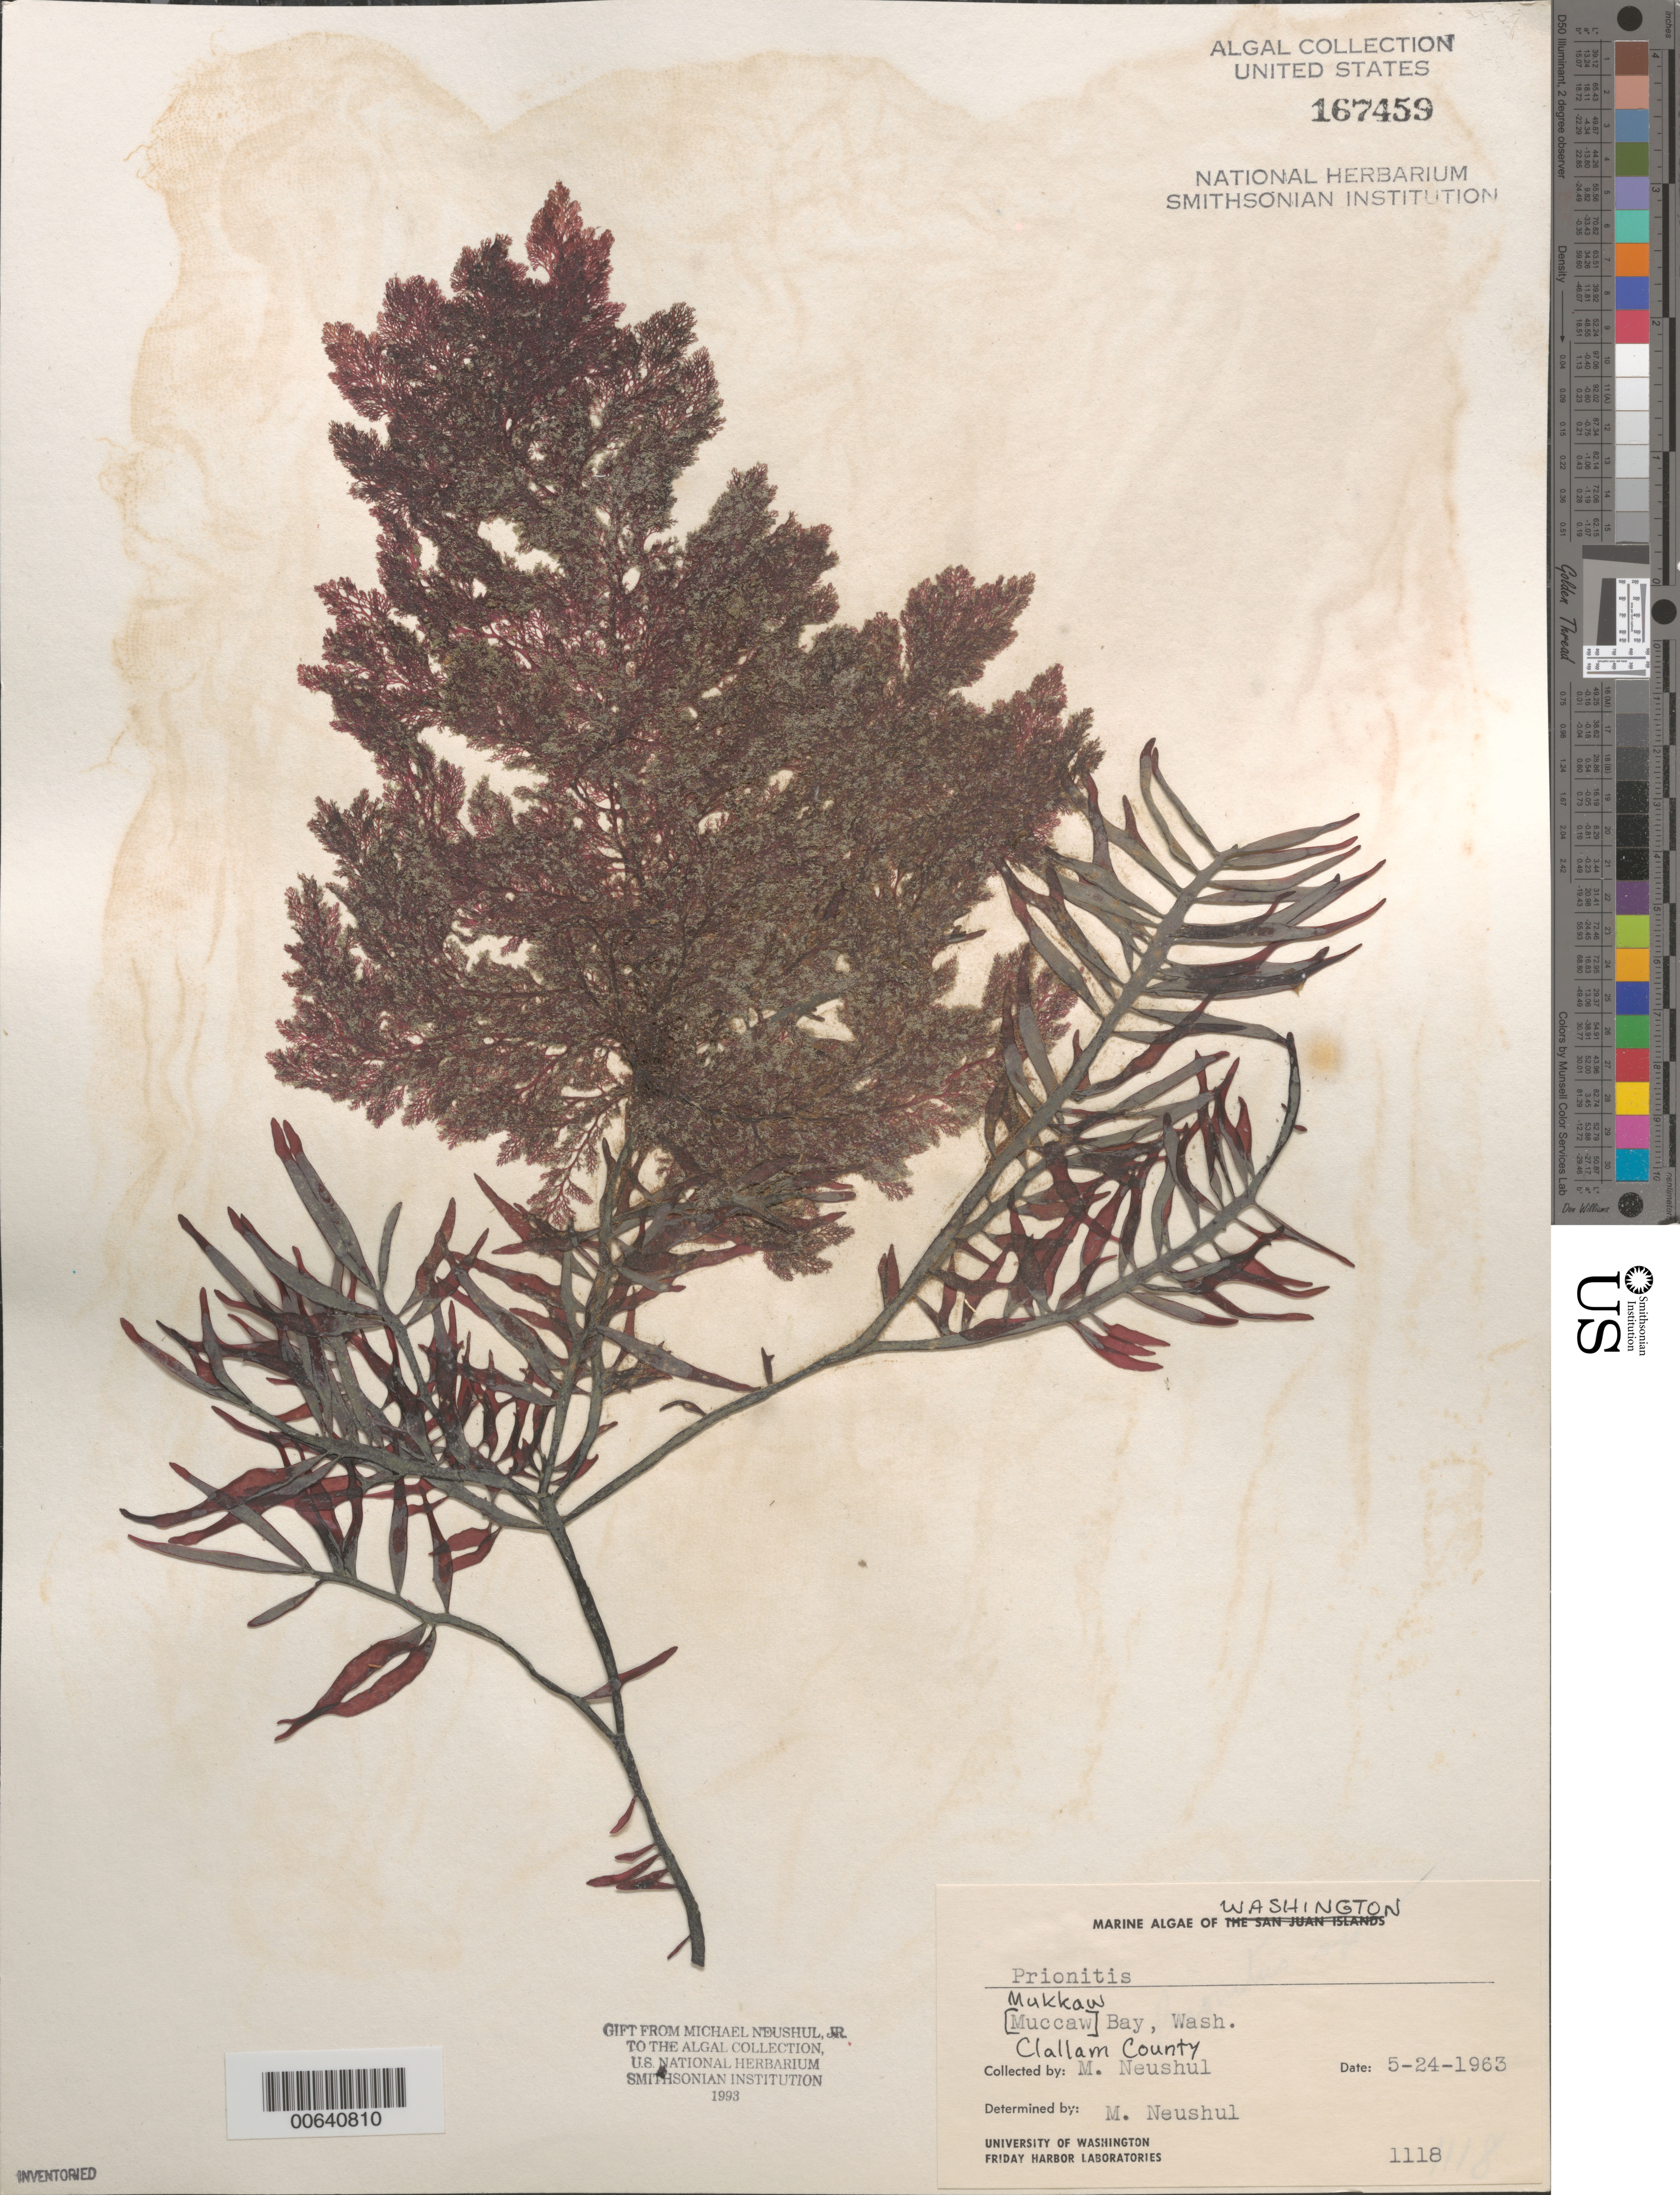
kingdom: Plantae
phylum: Rhodophyta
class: Florideophyceae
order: Cryptonemiales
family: Cryptonemiaceae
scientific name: Prionitis sp.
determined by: Neushul, M.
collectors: M. Neushul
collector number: Neushul 1118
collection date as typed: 24 May 1963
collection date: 1963-05-24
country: United States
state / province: Washington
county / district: Clallam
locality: Mukkaw Bay (Muccaw Bay)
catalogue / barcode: US 167459